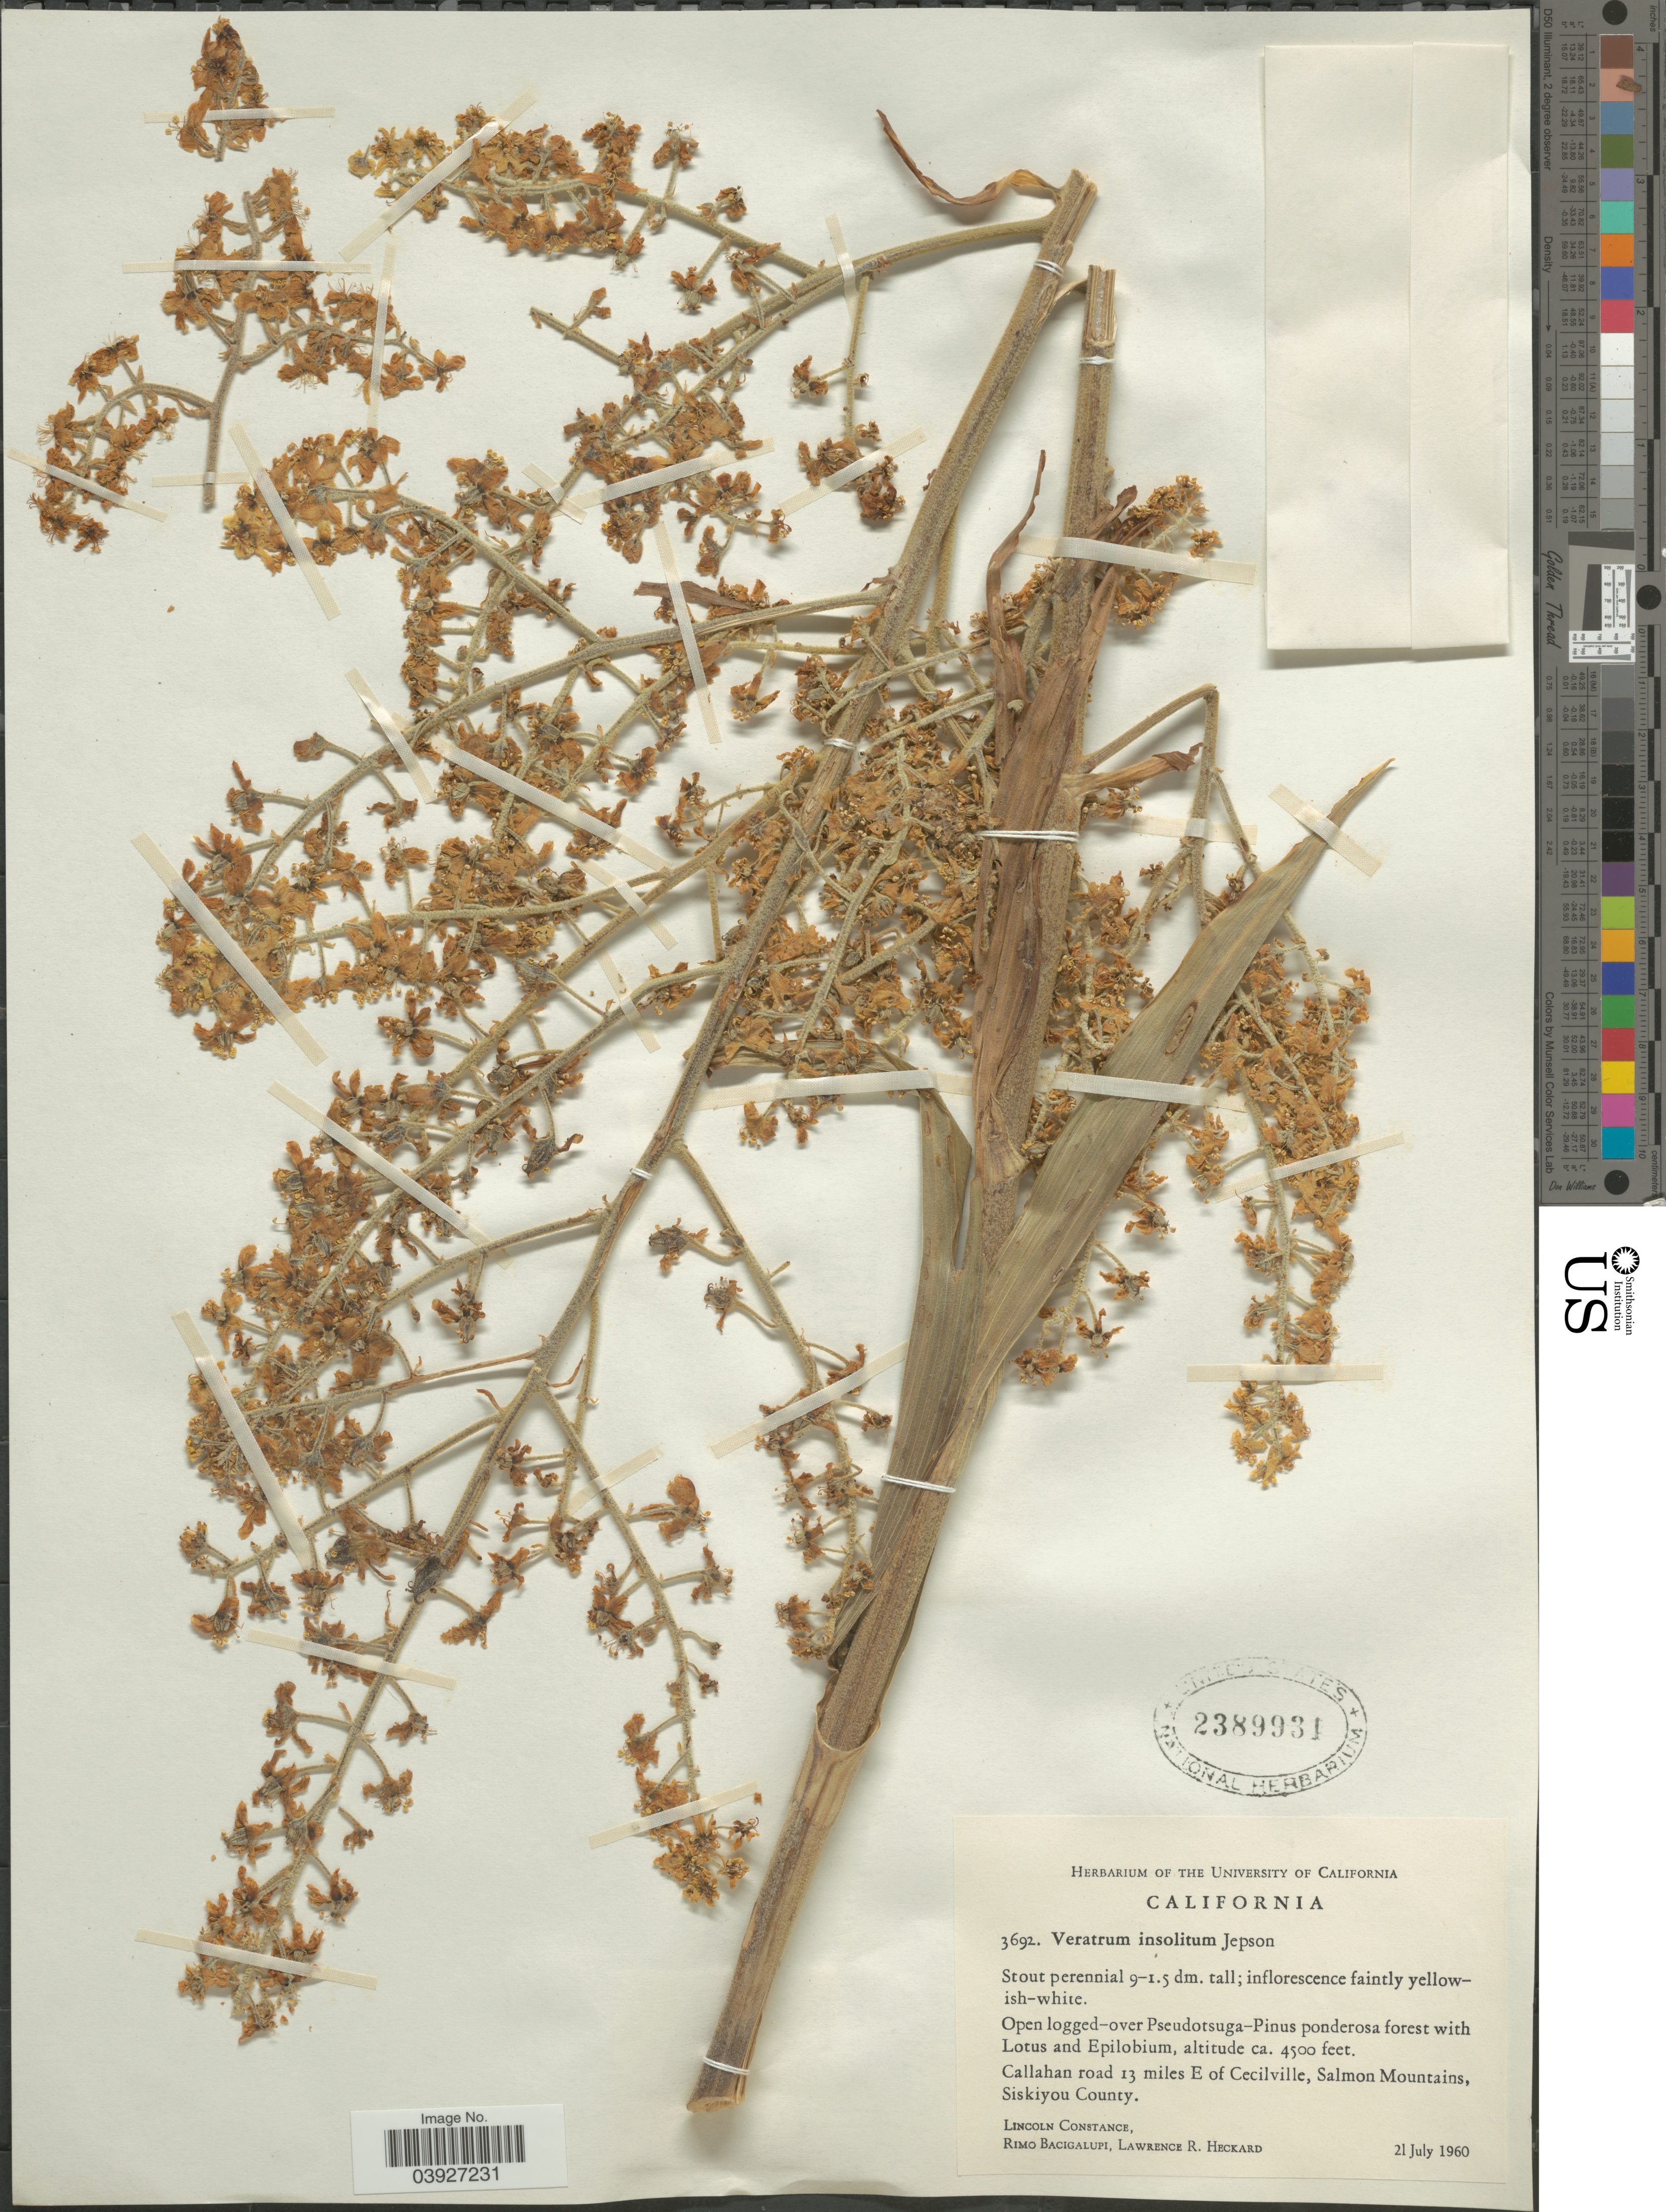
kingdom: Plantae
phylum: Tracheophyta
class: Liliopsida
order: Liliales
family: Melanthiaceae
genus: Veratrum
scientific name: Veratrum intermedium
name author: Chapm.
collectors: L. Constance, R. Bacigalupi & L. R. Heckard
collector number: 3692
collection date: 1960-07-21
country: United States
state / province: California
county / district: Siskiyou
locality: Callahan road 13 miles E of Cecilville, Salmon Mountains, Siskiyou County.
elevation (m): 1372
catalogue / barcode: US 2389931